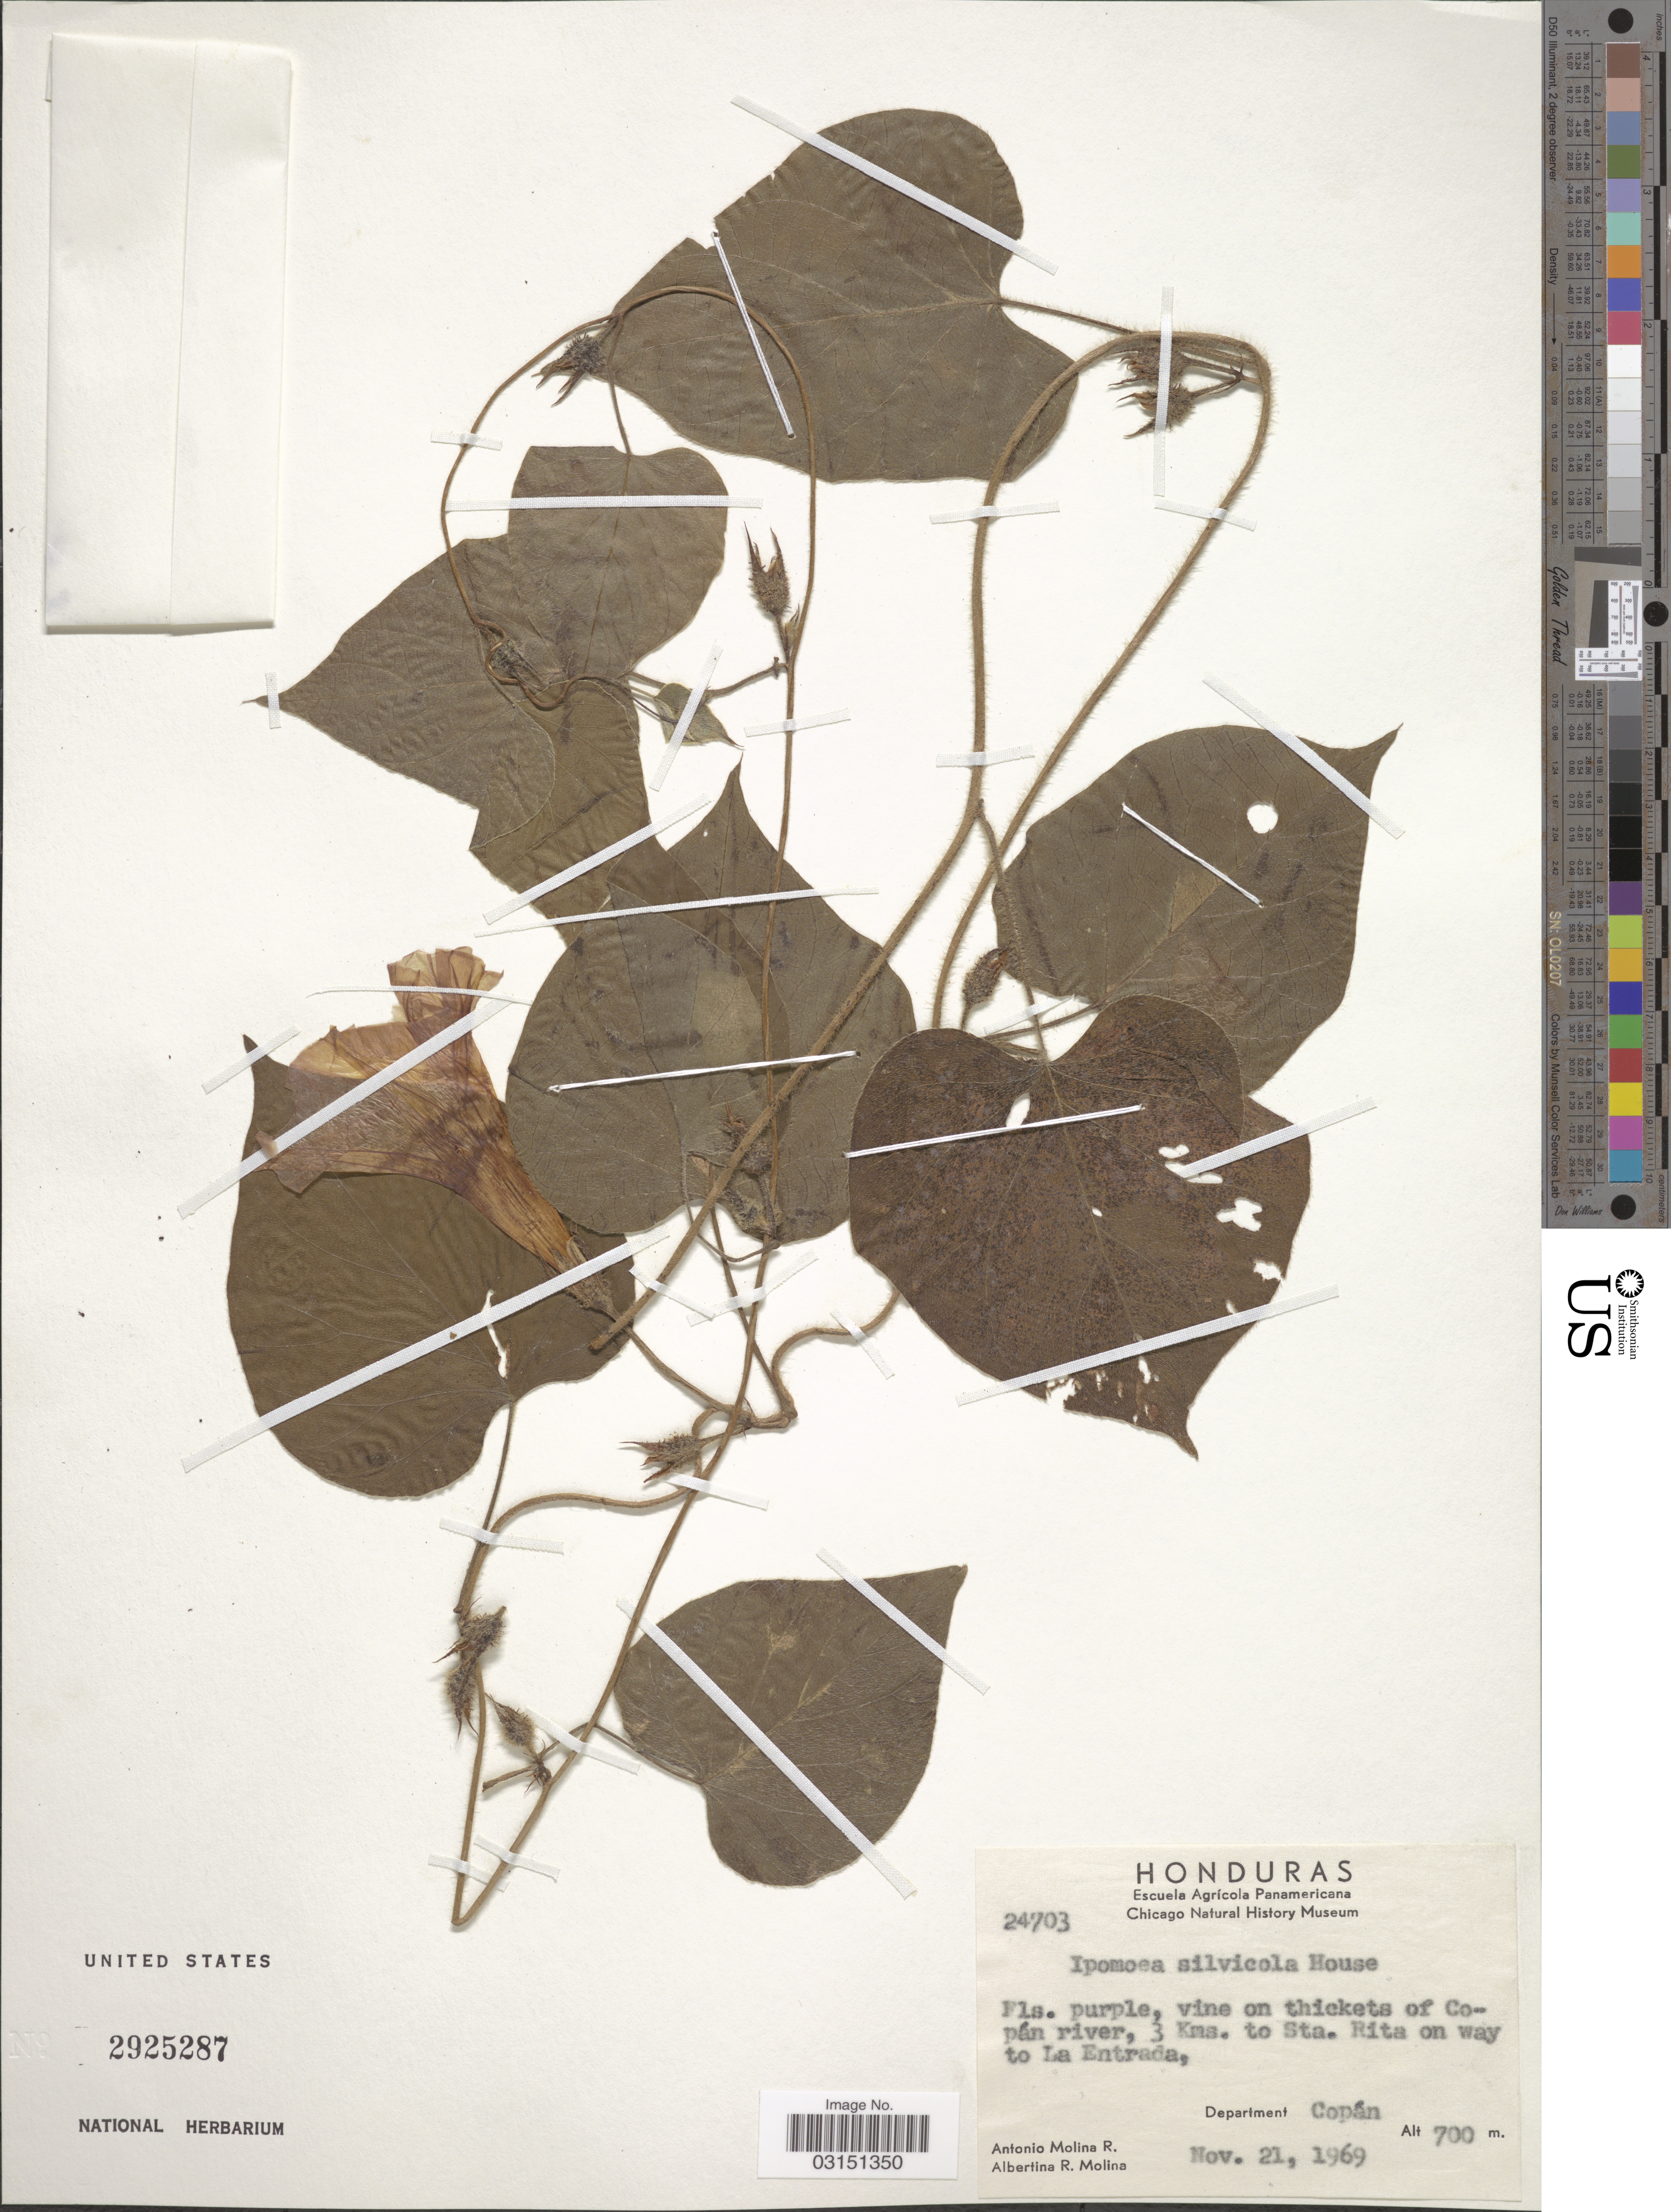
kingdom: Plantae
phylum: Tracheophyta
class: Magnoliopsida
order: Solanales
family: Convolvulaceae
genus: Ipomoea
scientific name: Ipomoea silvicola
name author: House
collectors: A. Molina R. & A. R. Molina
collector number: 24703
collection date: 1969-11-21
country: Honduras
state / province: Copán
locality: Copán river, 3 Kms. to Sta. Rita on way to La Entrada, Department Copán.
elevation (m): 700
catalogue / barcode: US 2925287